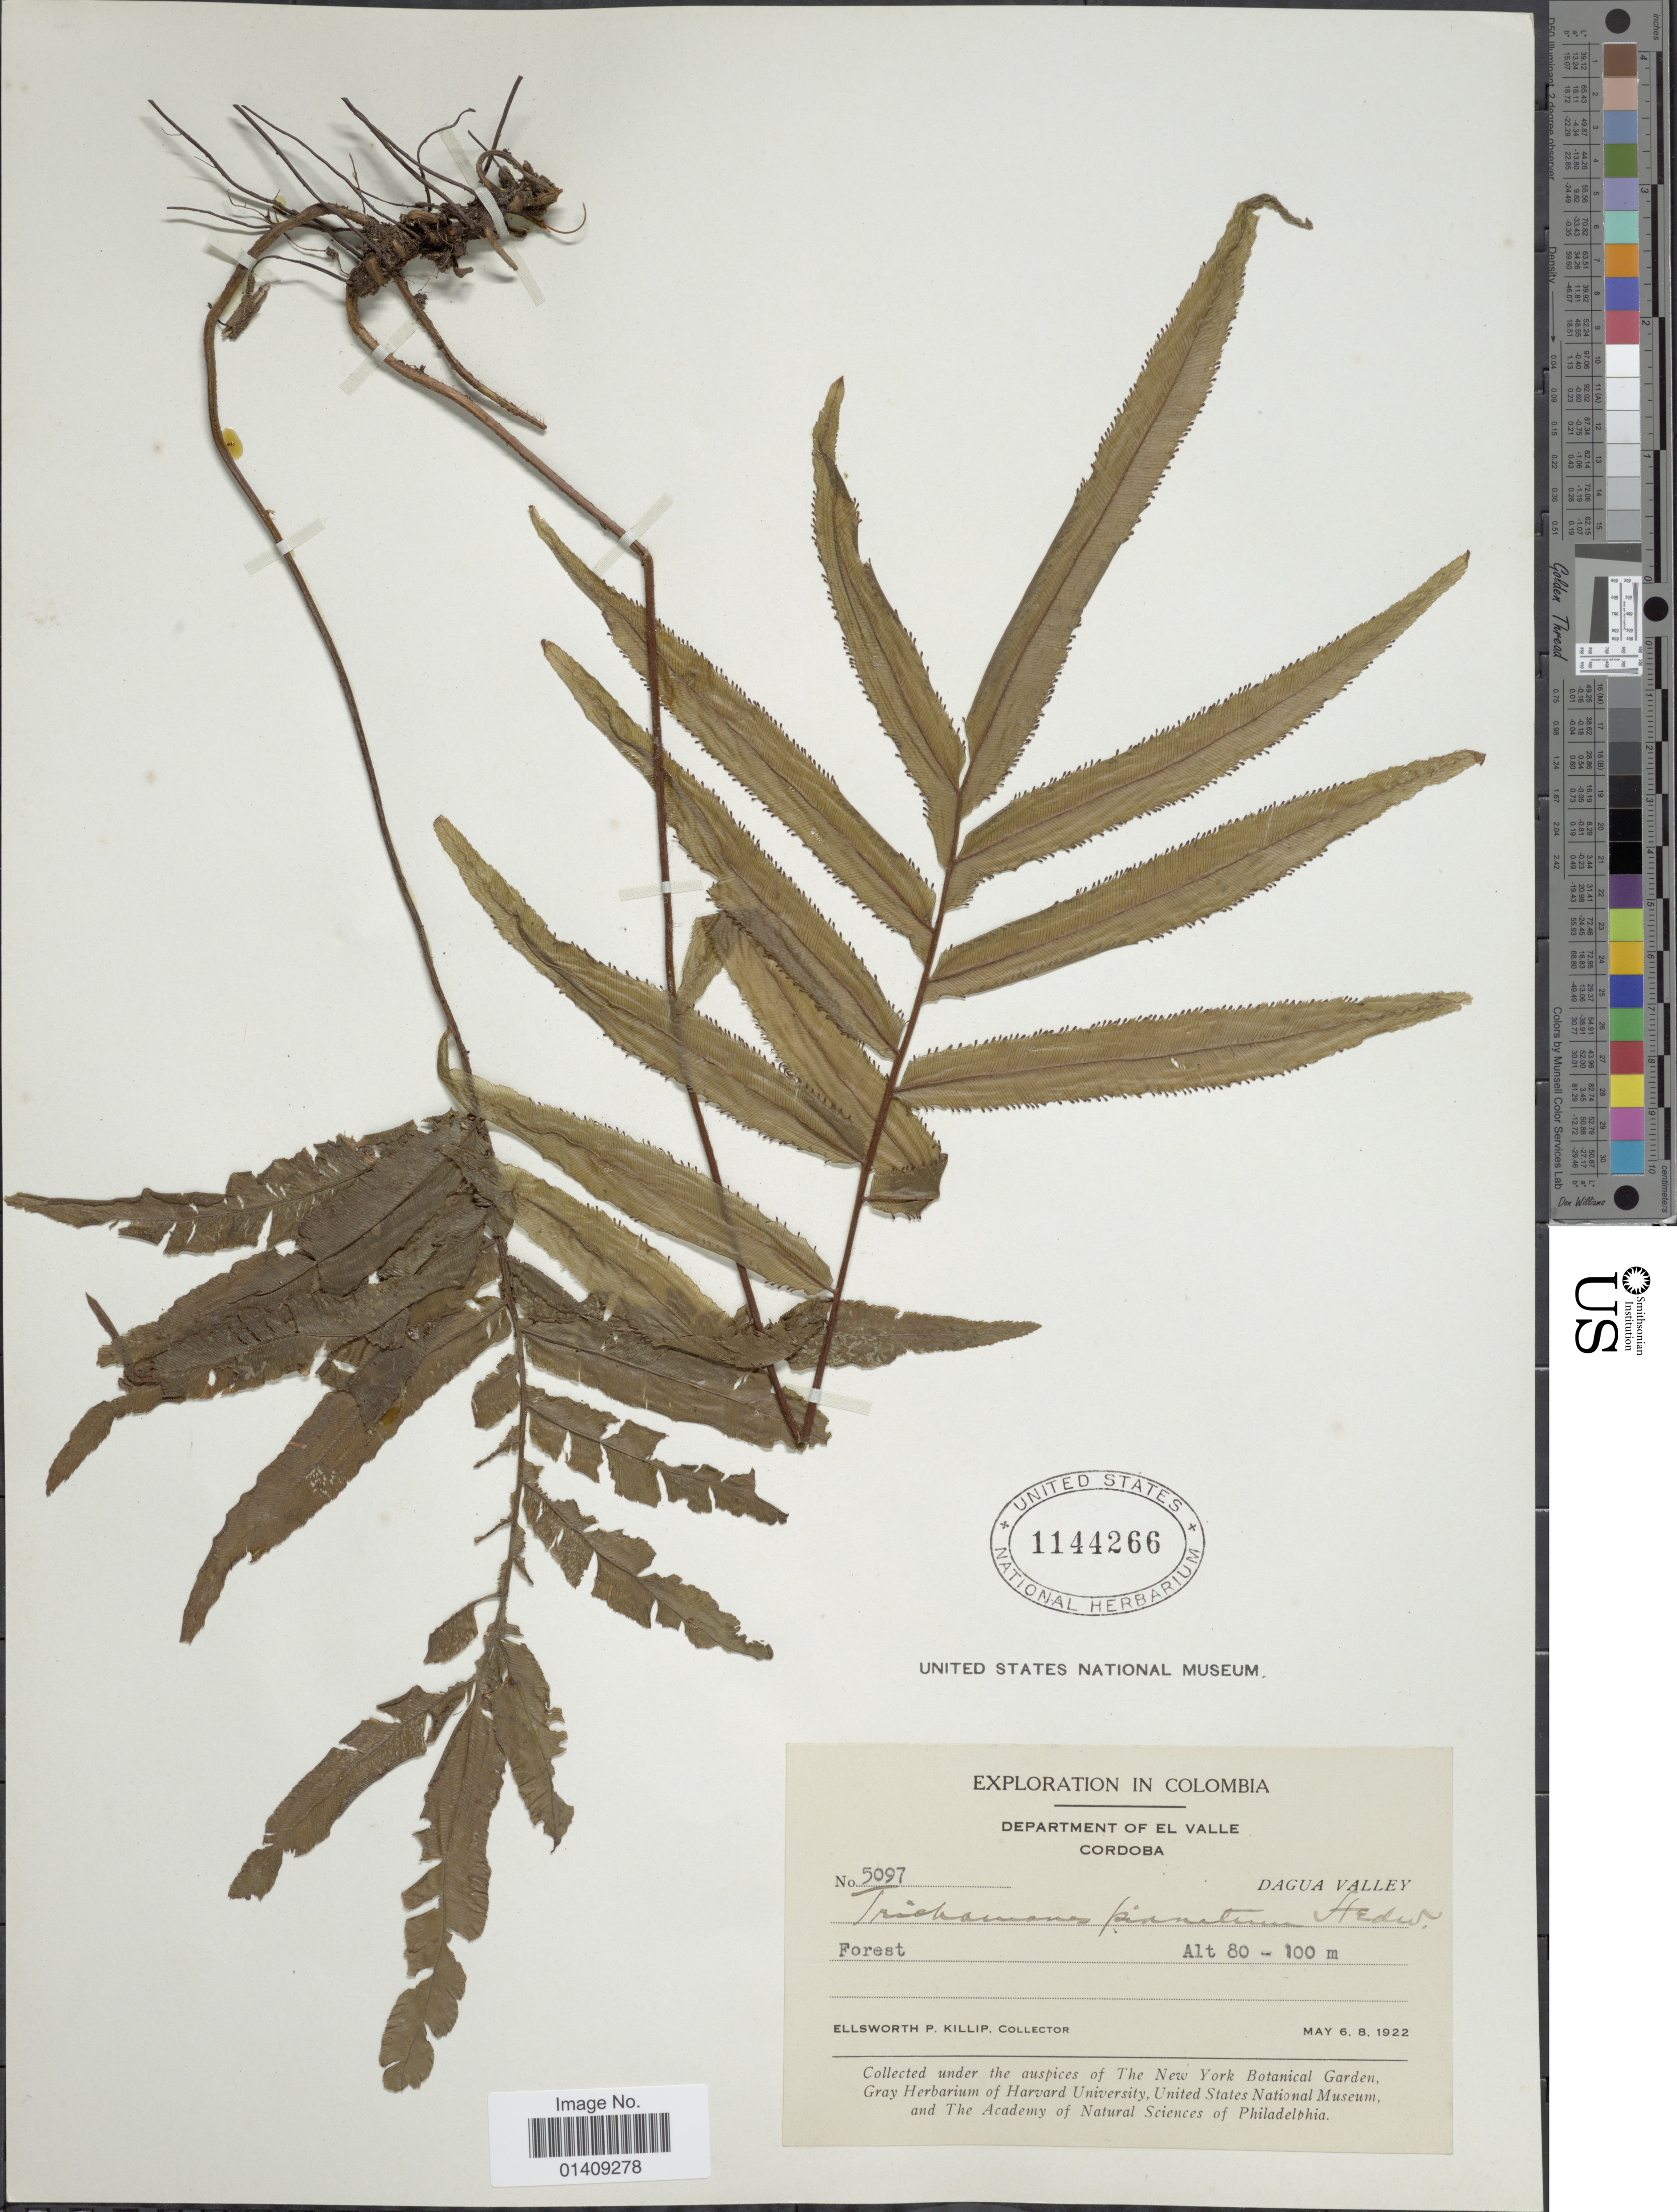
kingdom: Plantae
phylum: Tracheophyta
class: Polypodiopsida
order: Hymenophyllales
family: Hymenophyllaceae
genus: Trichomanes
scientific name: Trichomanes pinnatum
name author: Hedw.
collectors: E. P. Killip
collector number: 5097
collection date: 1922-05-06/1922-05-08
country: Colombia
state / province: Córdoba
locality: Department of El Valle Cordoba Dagua valley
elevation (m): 80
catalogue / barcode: US 1144266